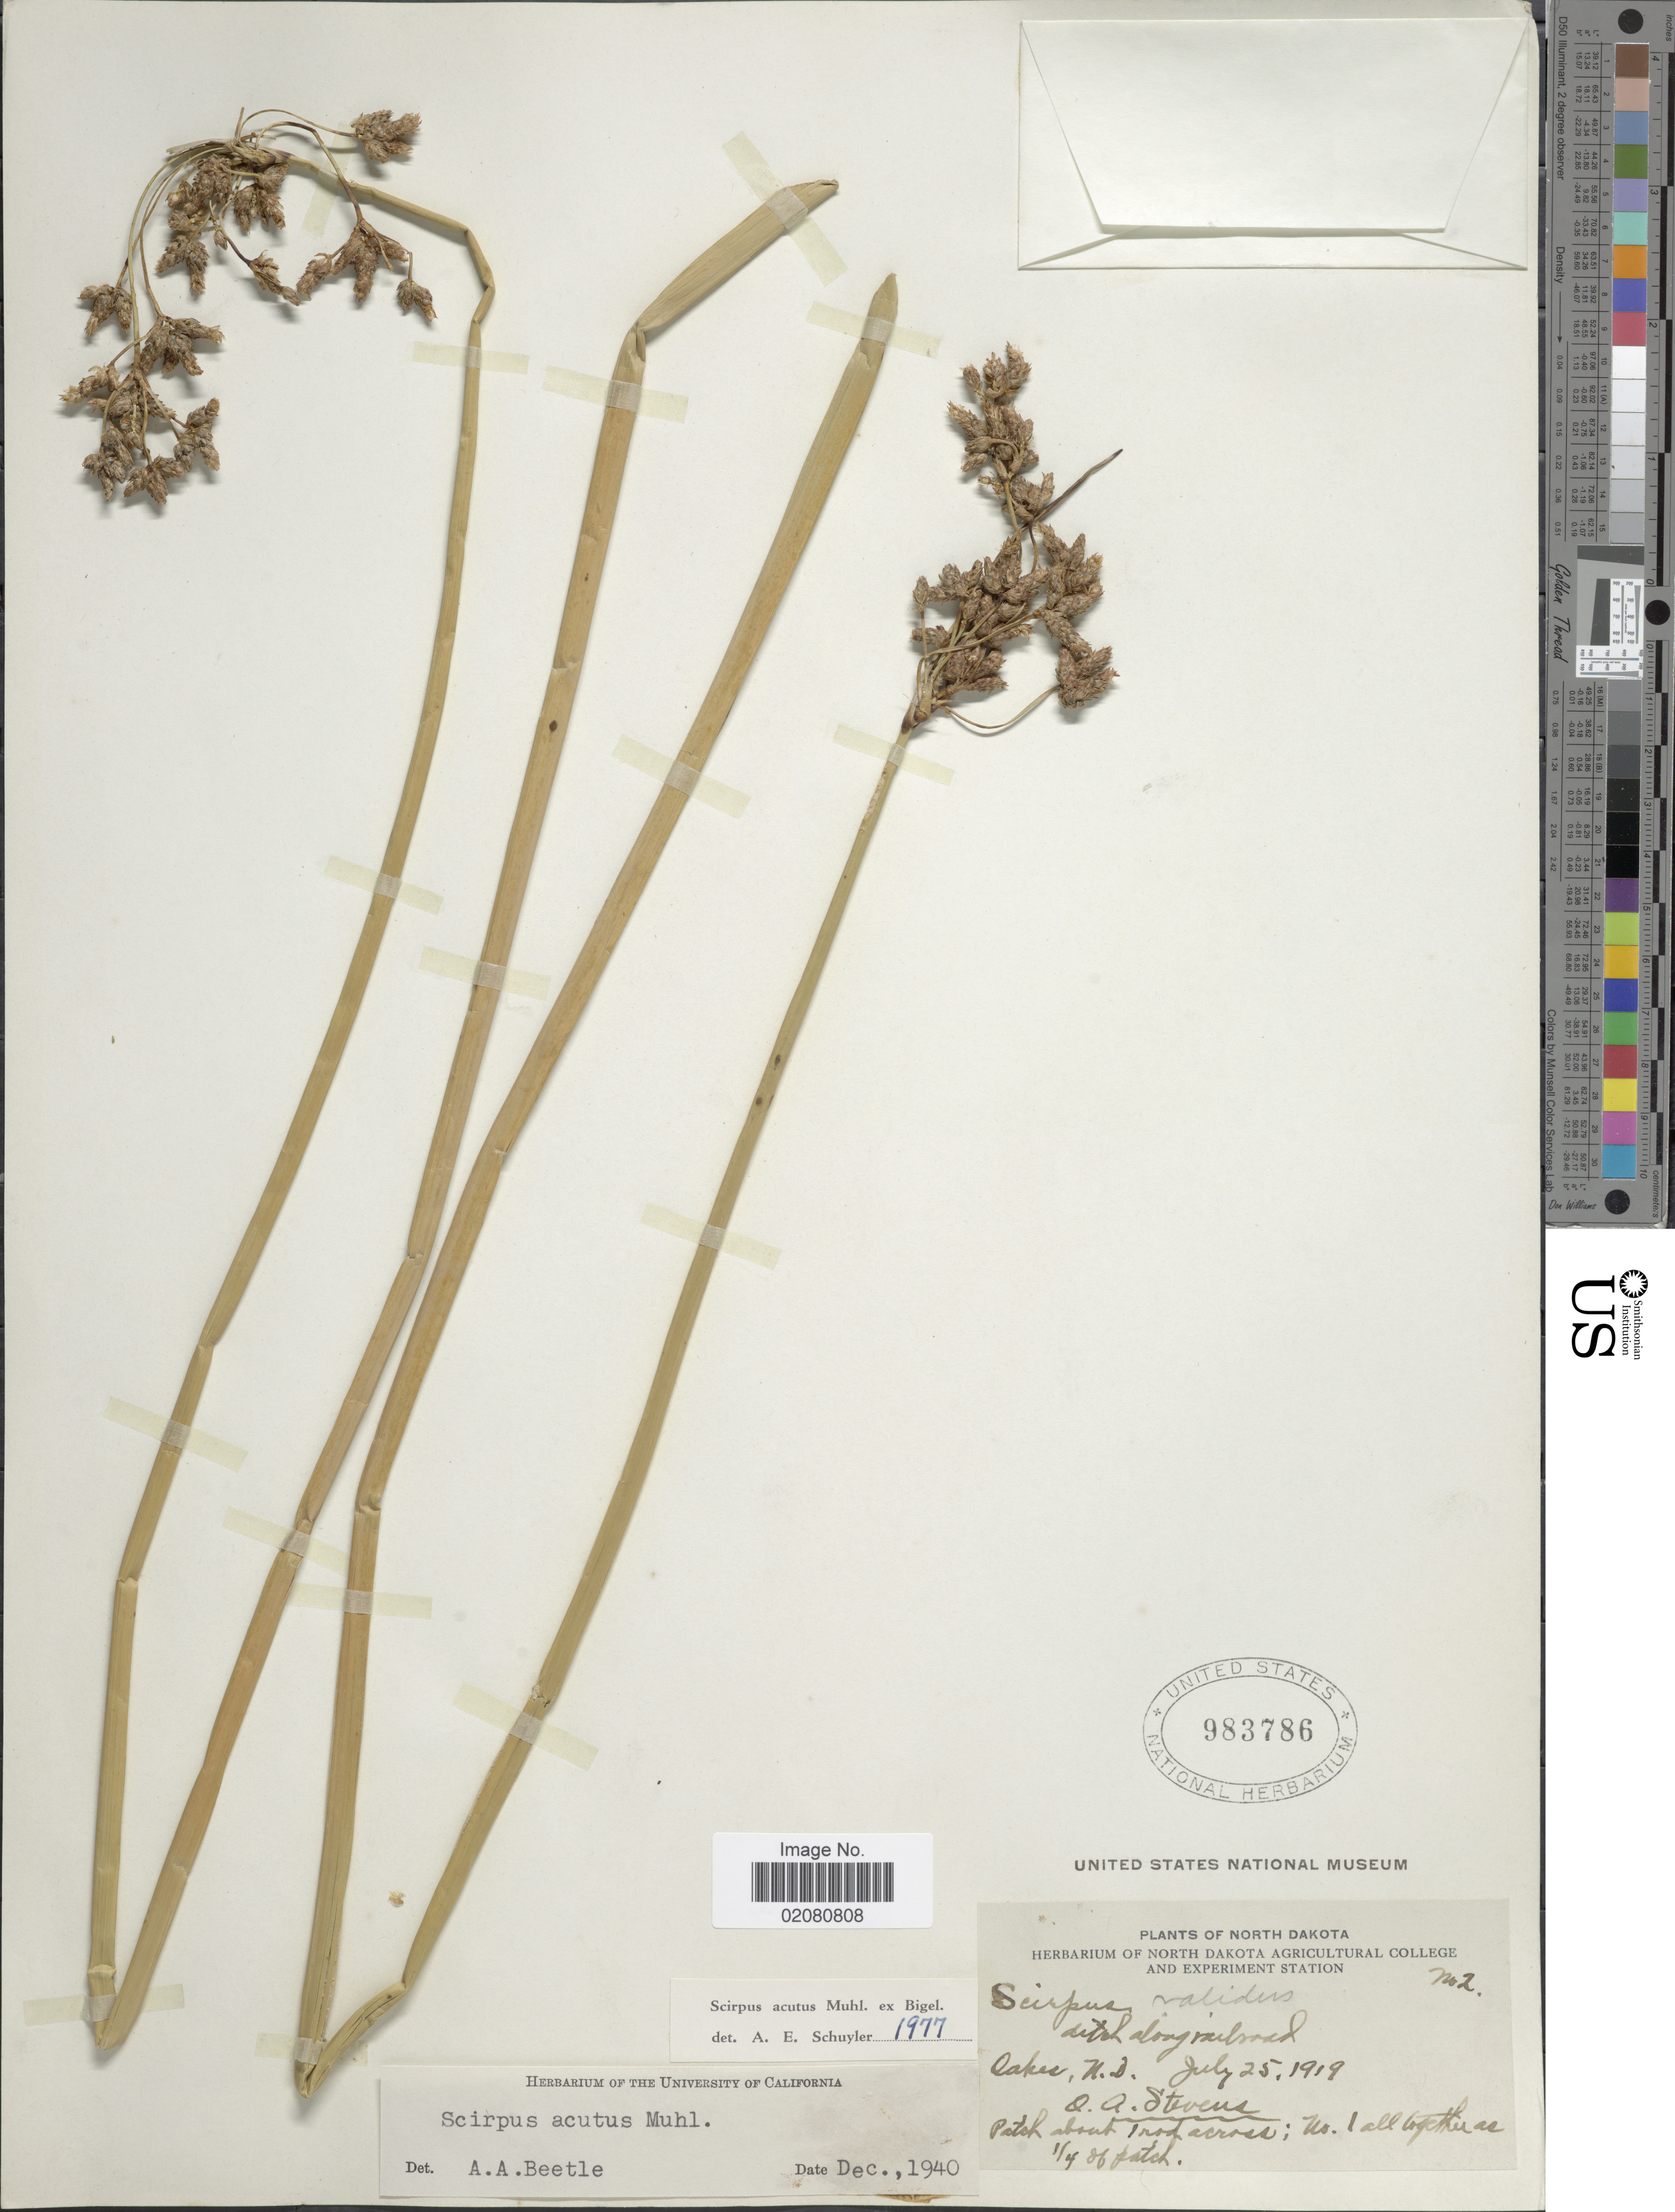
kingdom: Plantae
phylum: Tracheophyta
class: Liliopsida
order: Poales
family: Cyperaceae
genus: Schoenoplectus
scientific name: Schoenoplectus acutus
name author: (Muhl. ex Bigelow) Á. Löve & D. Löve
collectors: O. A. Stevens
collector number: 2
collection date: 1919-07-25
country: United States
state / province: North Dakota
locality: Oakes, N.D.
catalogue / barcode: US 983786